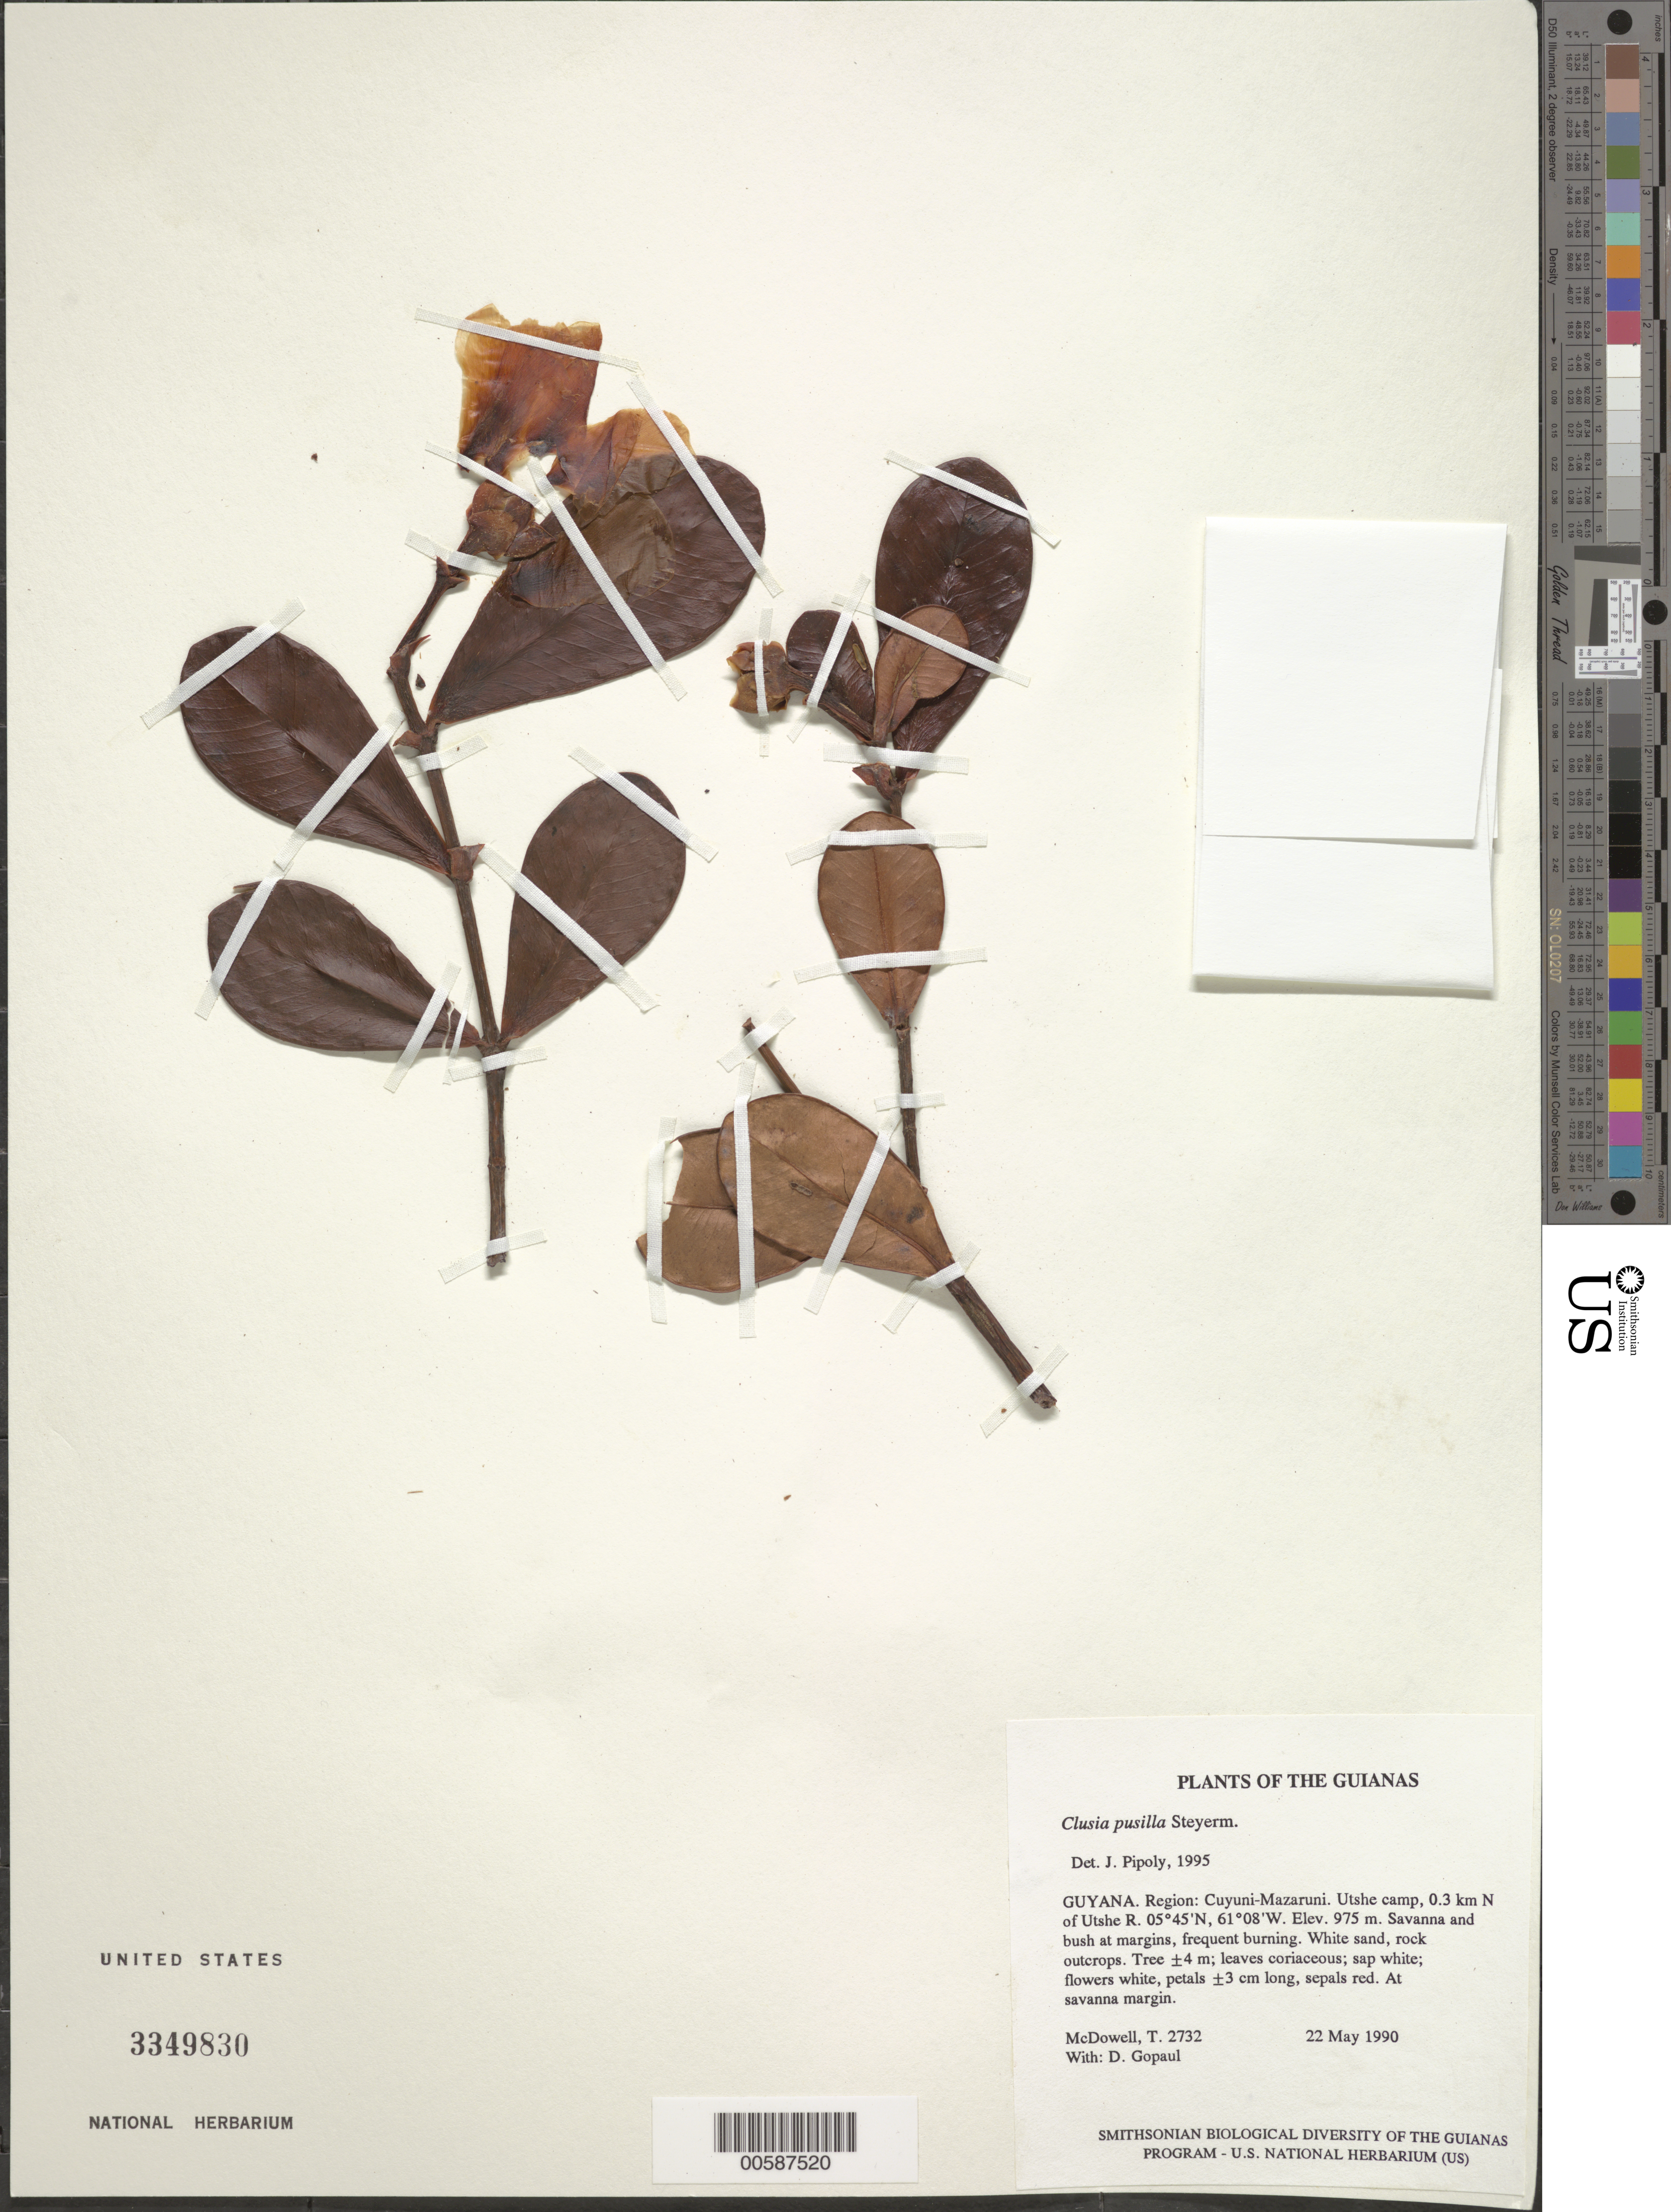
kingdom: Plantae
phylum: Tracheophyta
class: Magnoliopsida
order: Malpighiales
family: Clusiaceae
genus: Clusia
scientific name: Clusia pusilla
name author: Steyerm.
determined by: Pipoly, J. J., III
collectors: T. McDowell & D. Gopaul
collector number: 2732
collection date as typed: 22 May 1990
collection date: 1990-05-22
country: Guyana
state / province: Cuyuni-Mazaruni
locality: Utshi camp, 0.3 km N of Utshi R, just S of forest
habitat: Savanna and bush at margins, frequent burning. White sand, rock outcrops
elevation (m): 975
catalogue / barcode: US 3349830